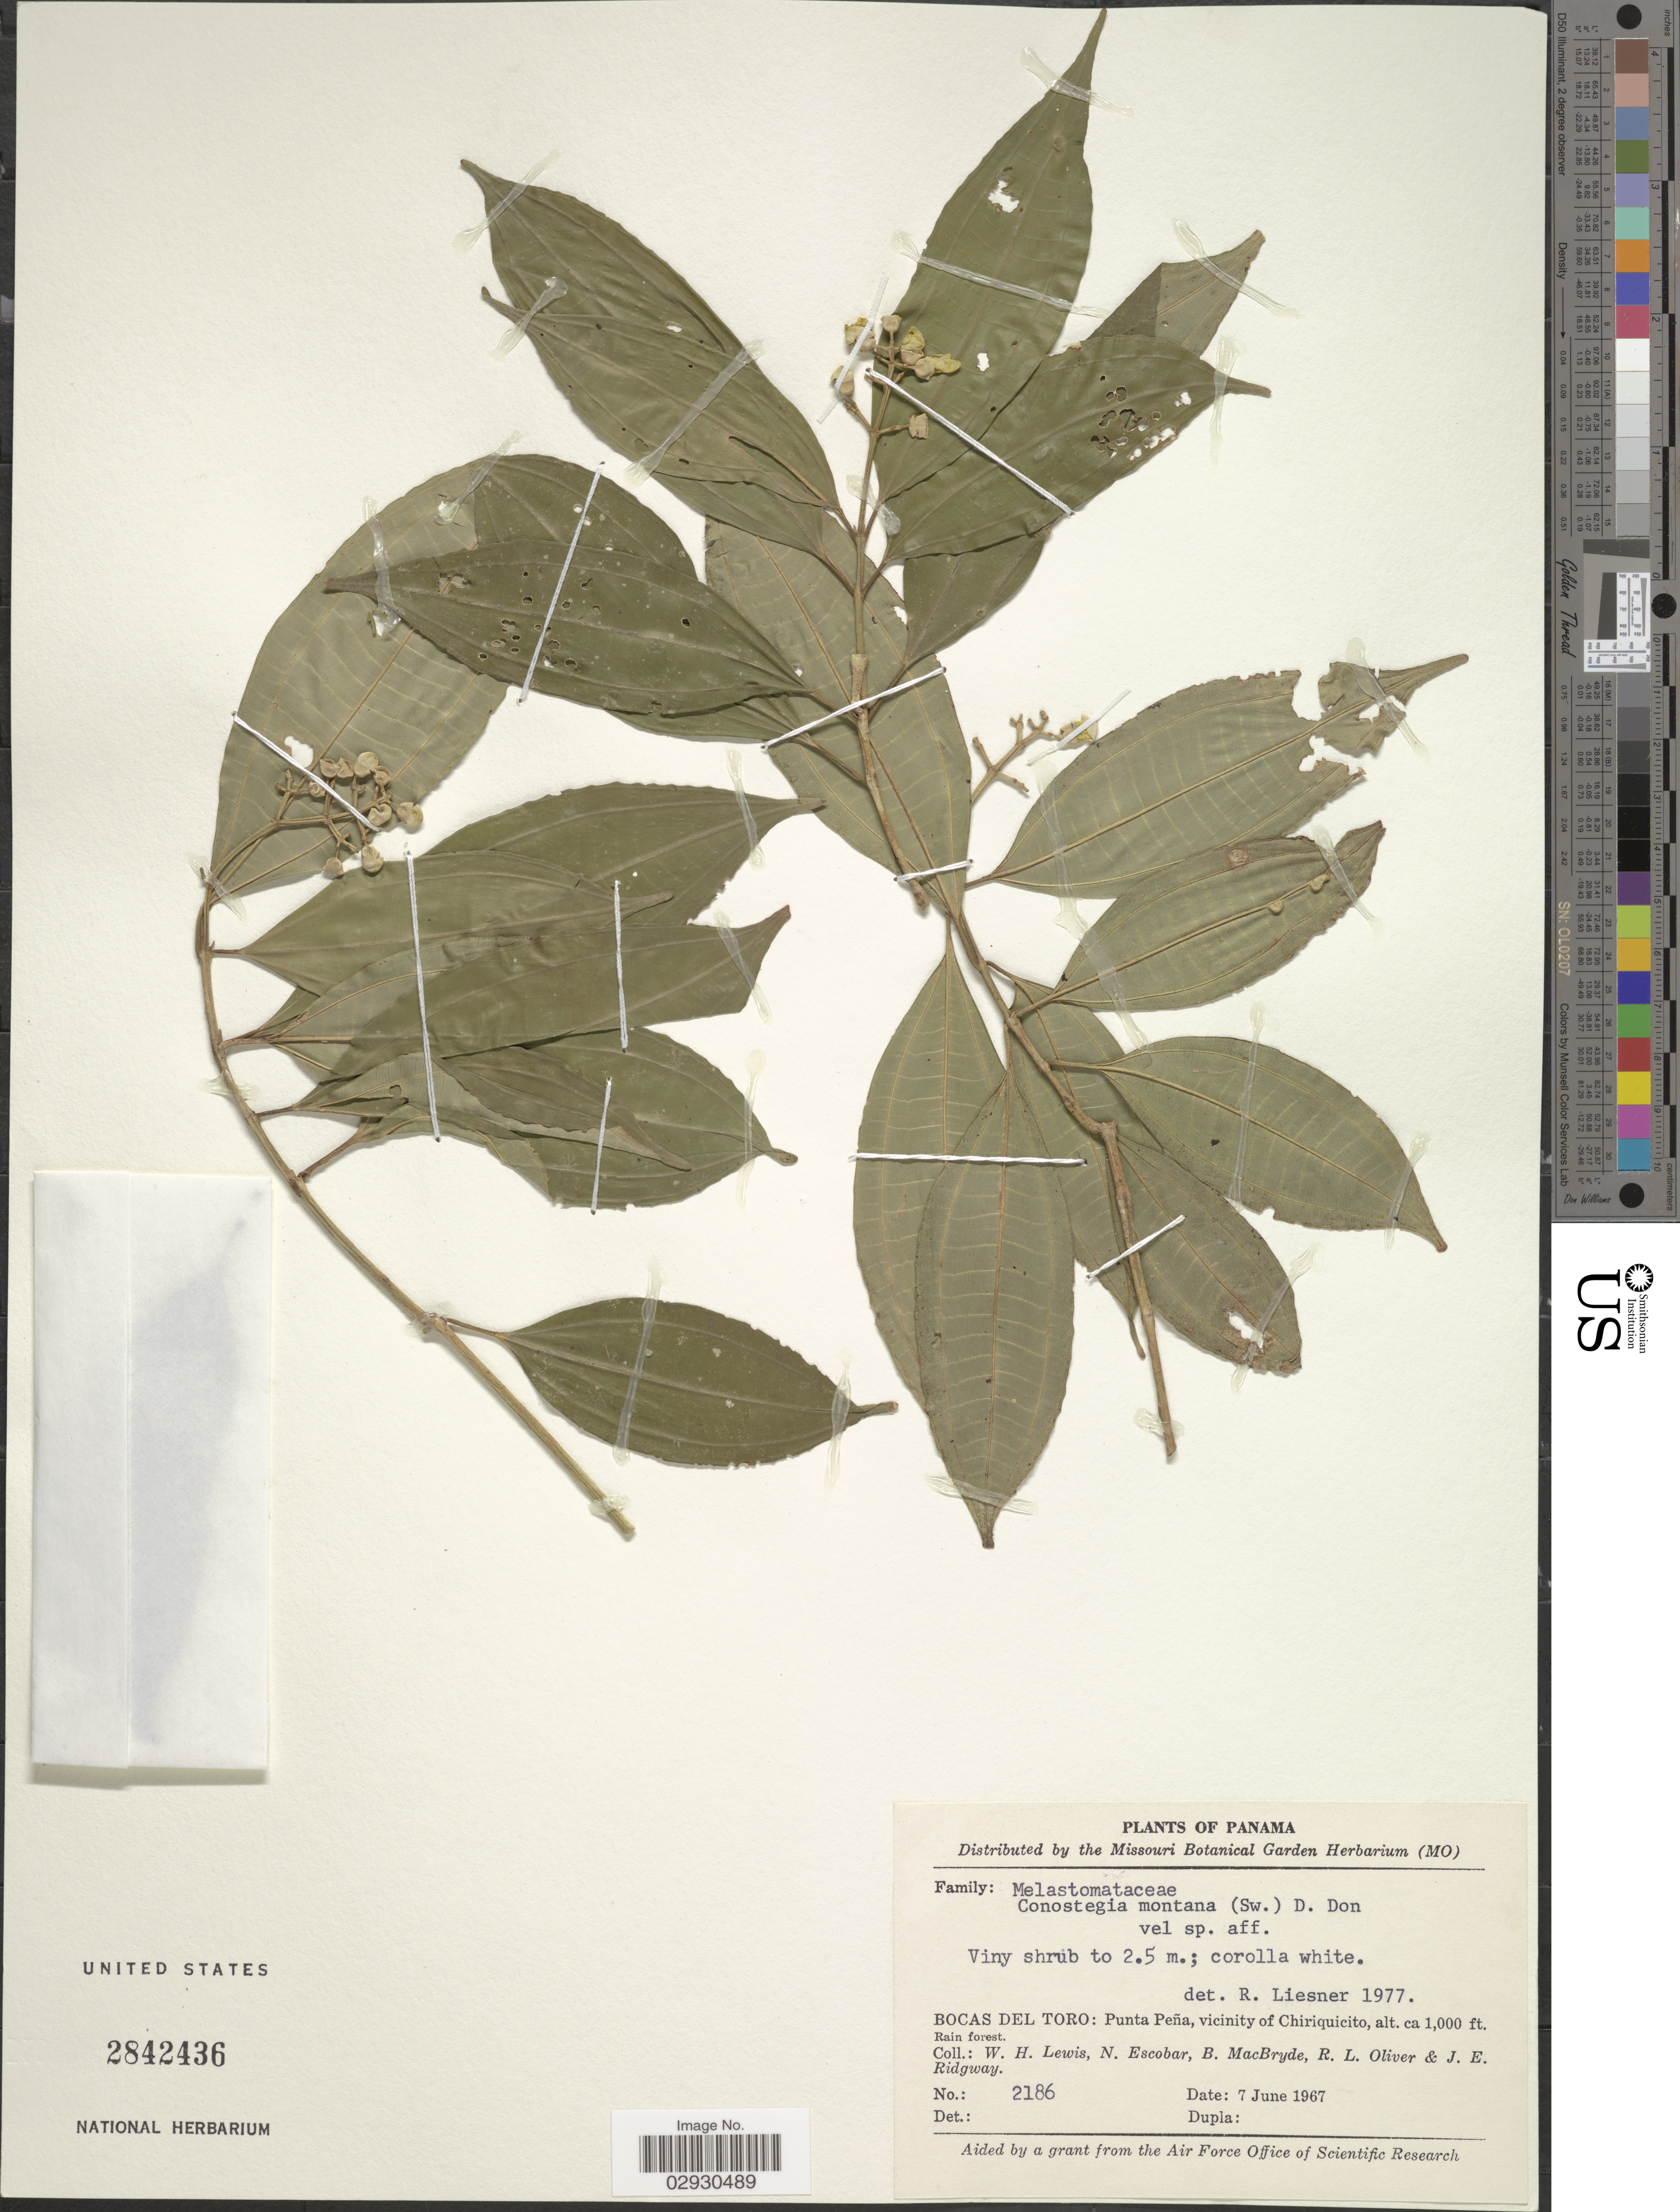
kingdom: Plantae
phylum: Tracheophyta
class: Magnoliopsida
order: Myrtales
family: Melastomataceae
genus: Conostegia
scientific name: Conostegia montana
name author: (Sw.) D. Don ex DC.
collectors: W. H. Lewis, N. Escobar, B. MacBryde, R. Oliver & J. Ridgway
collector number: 2186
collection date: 1967-06-07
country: Panama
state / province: Bocas del Toro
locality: Punta Peña, vicinity of Chiriquicito.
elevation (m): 305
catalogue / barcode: US 2842436